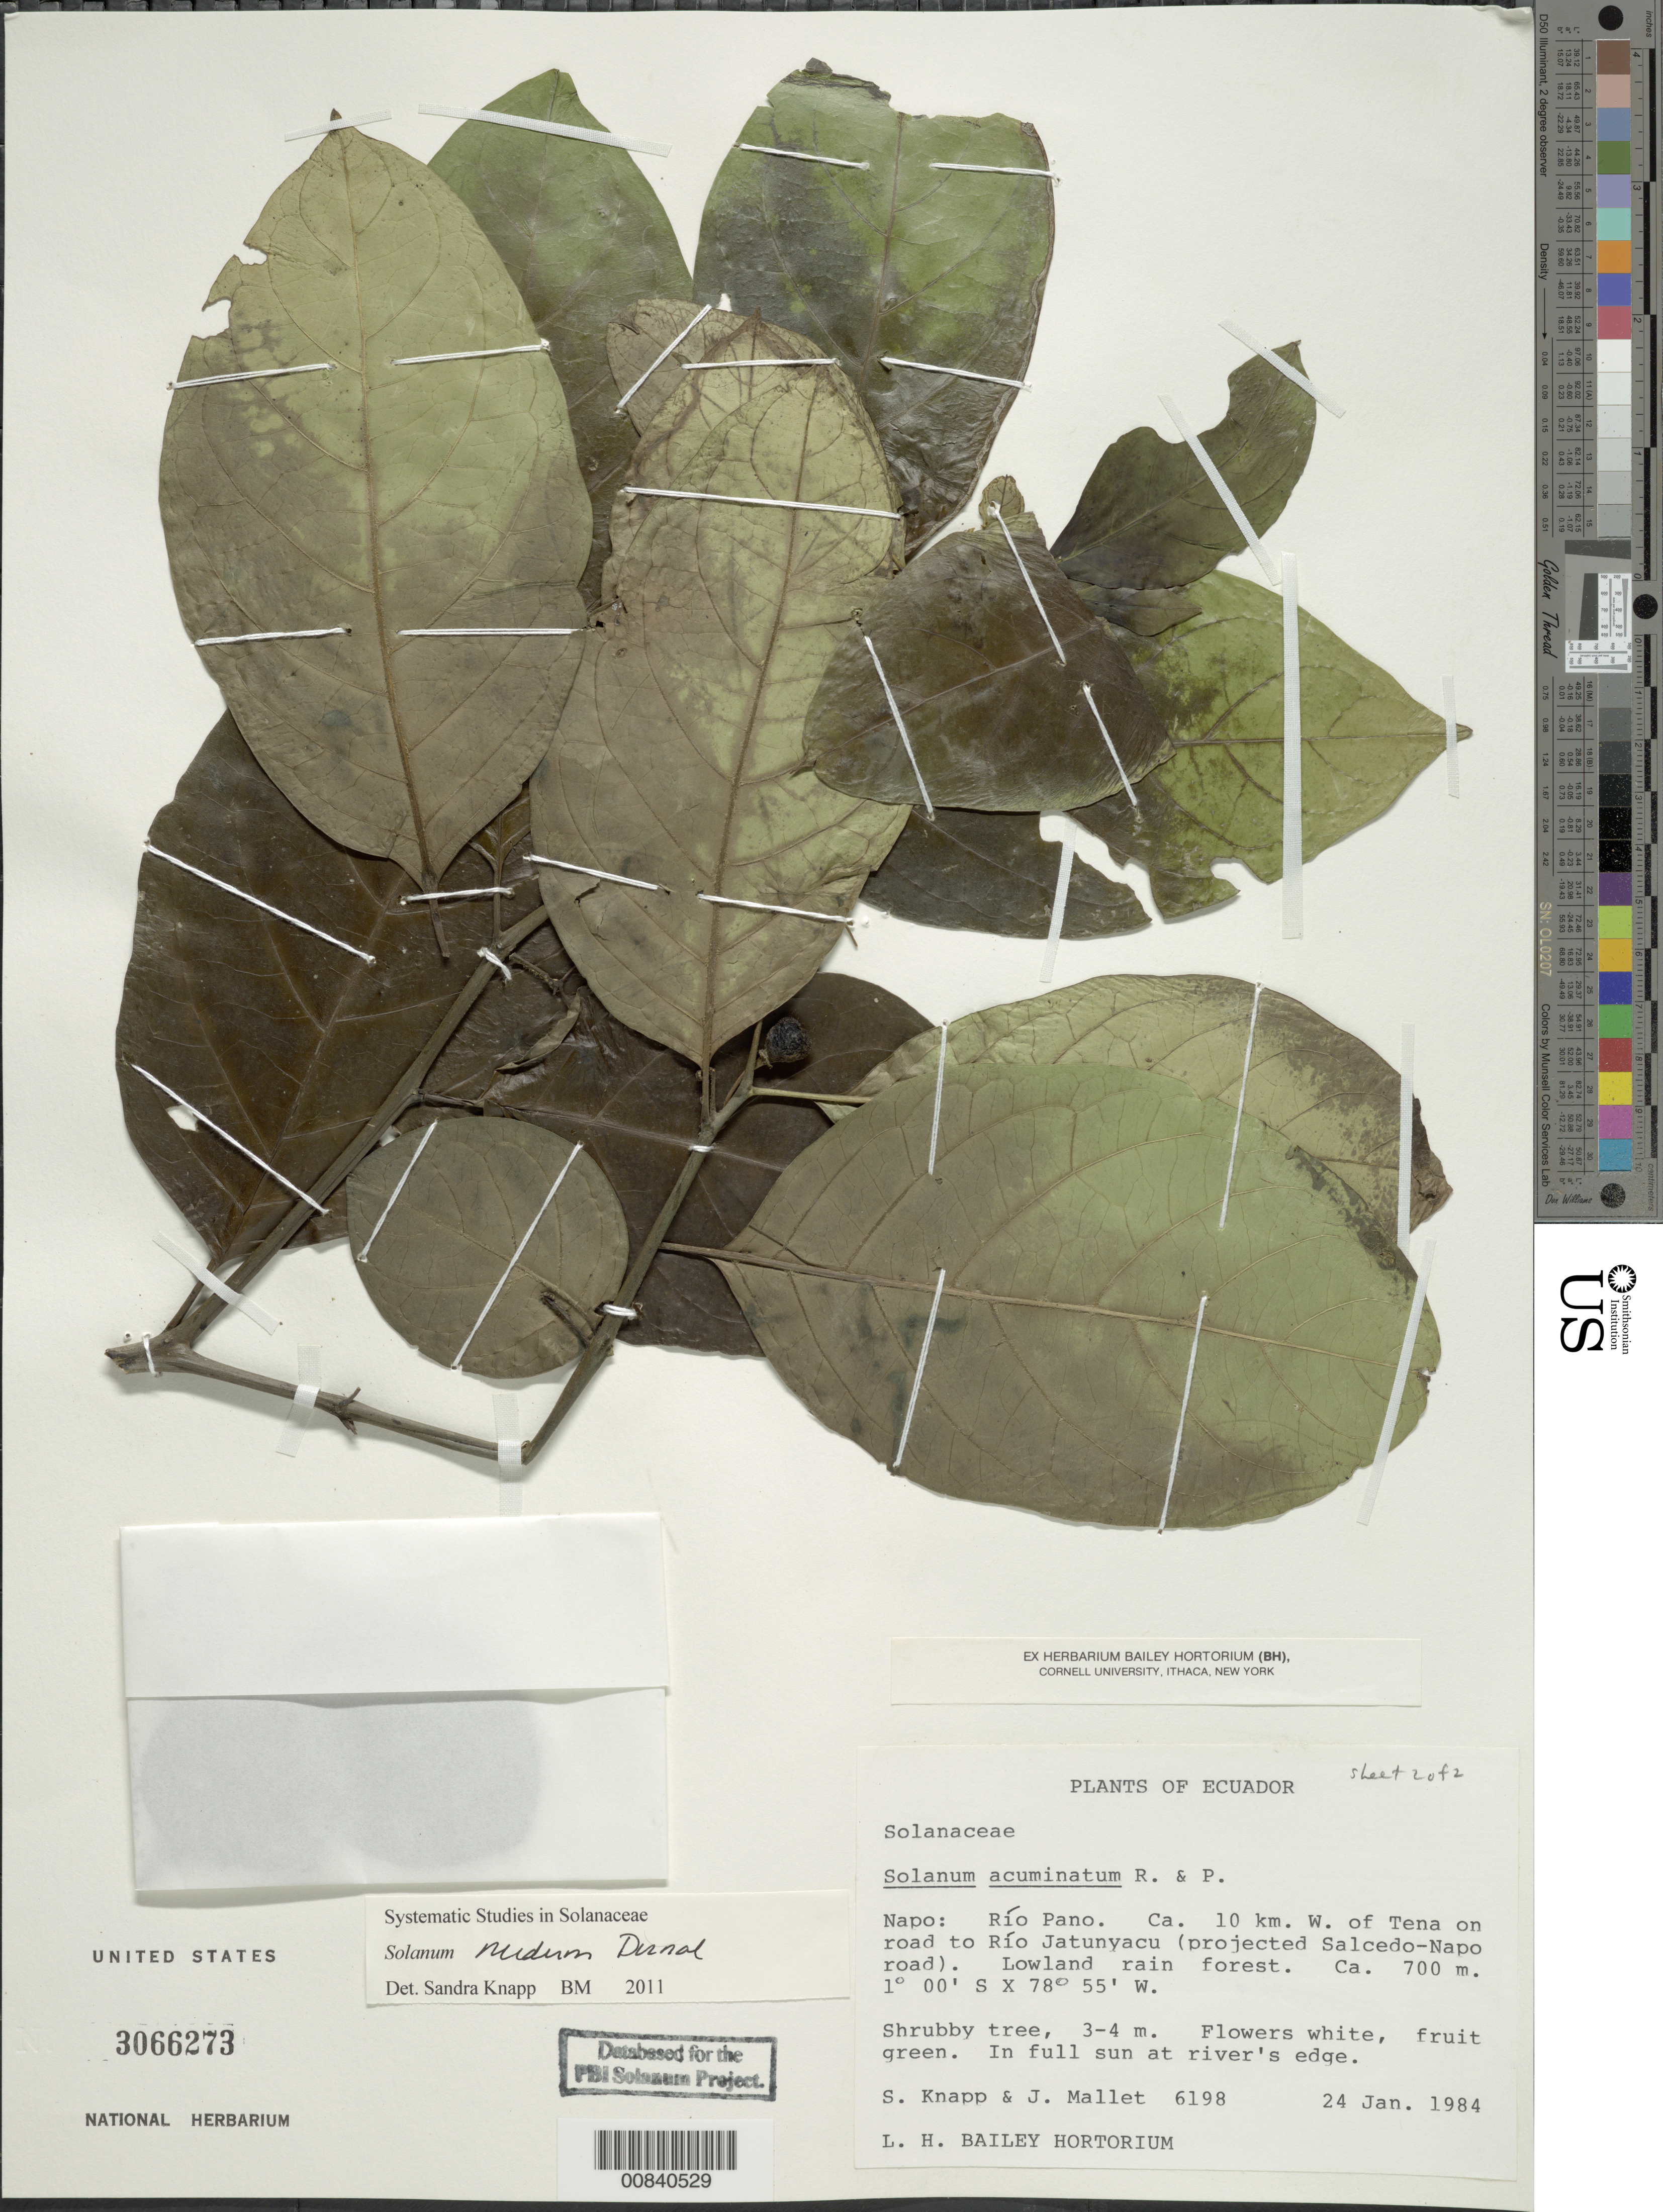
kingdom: Plantae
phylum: Tracheophyta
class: Magnoliopsida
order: Solanales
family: Solanaceae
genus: Solanum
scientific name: Solanum nudum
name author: Dunal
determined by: Knapp, S. D.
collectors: S. Knapp & J. Mallet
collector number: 6198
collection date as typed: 24 Jan 1984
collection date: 1984-01-24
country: Ecuador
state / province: Napo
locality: Río Pano. Ca. 10 km. W. of Tena on road to Río Jatunyacu (projected Salcedo-Napo road).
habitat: Lowland rain forest. In full sun at river's edge.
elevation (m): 700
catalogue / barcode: US 3066273